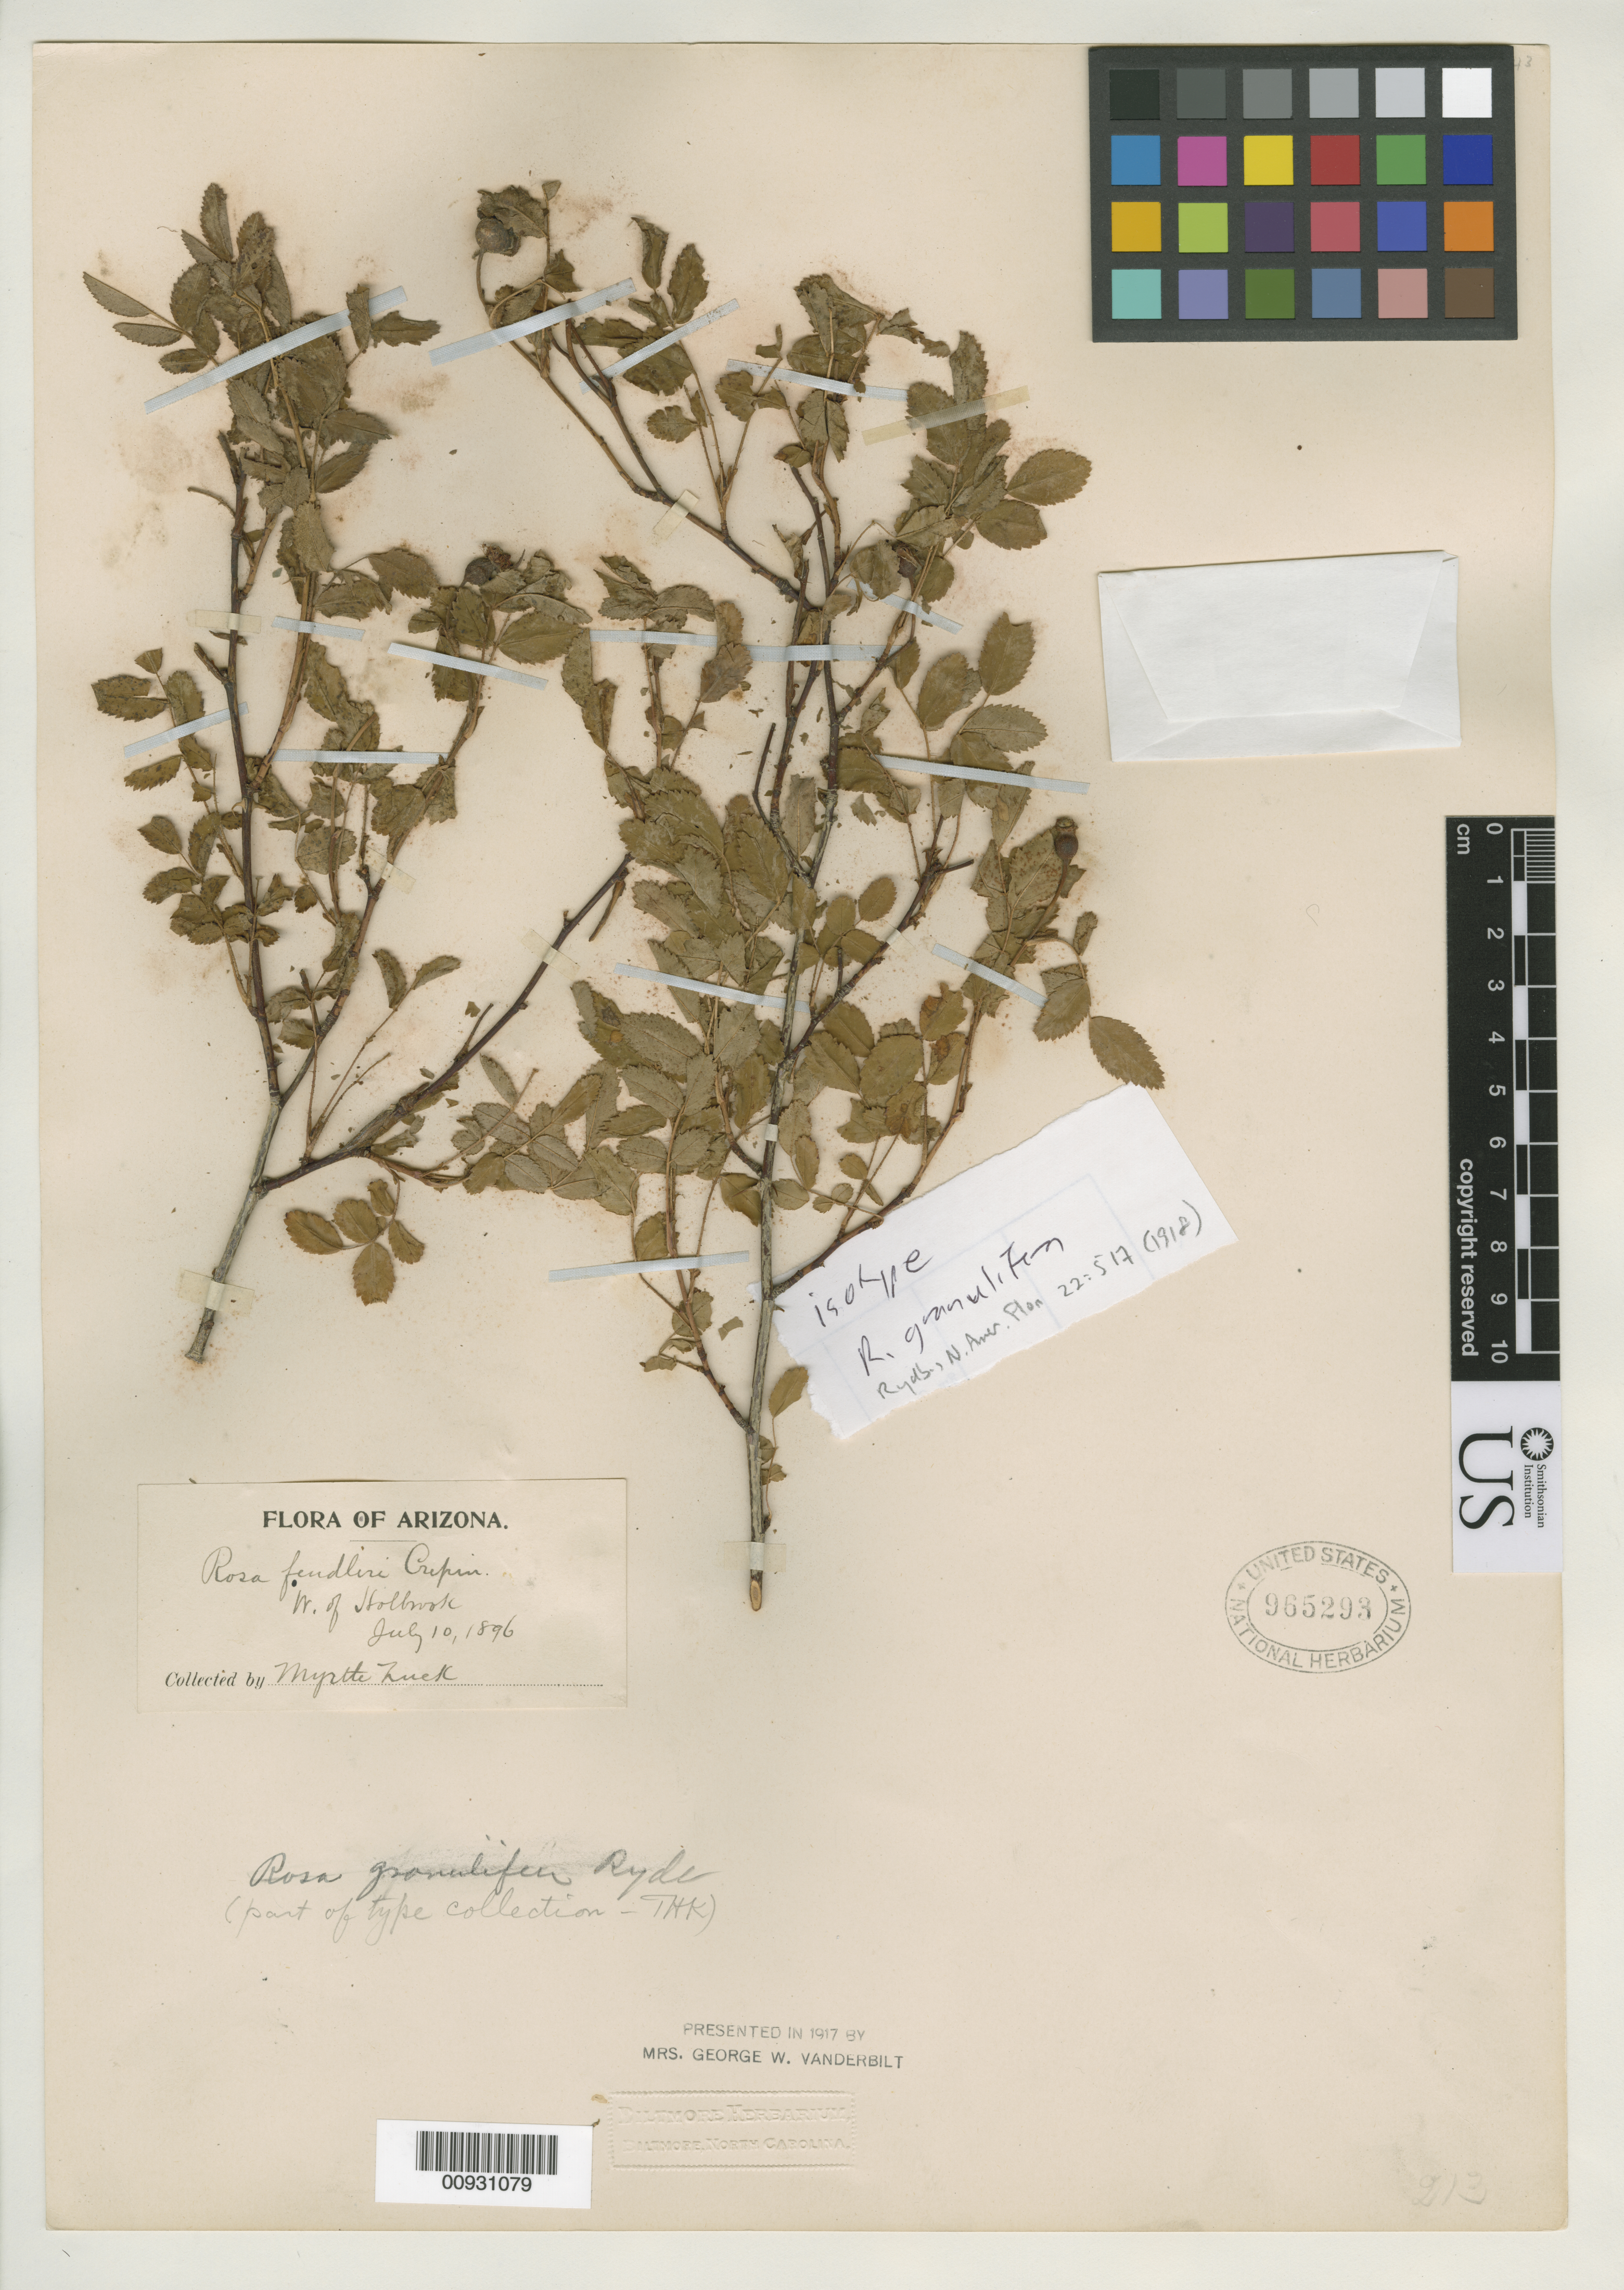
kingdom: Plantae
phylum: Tracheophyta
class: Magnoliopsida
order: Rosales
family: Rosaceae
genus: Rosa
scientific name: Rosa granulifera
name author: Rydb.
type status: Isotype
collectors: M. Luck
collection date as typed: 10 Jul 1896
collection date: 1896-07-10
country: United States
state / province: Arizona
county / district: Navajo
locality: W. of Holbrook.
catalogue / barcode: US 965293